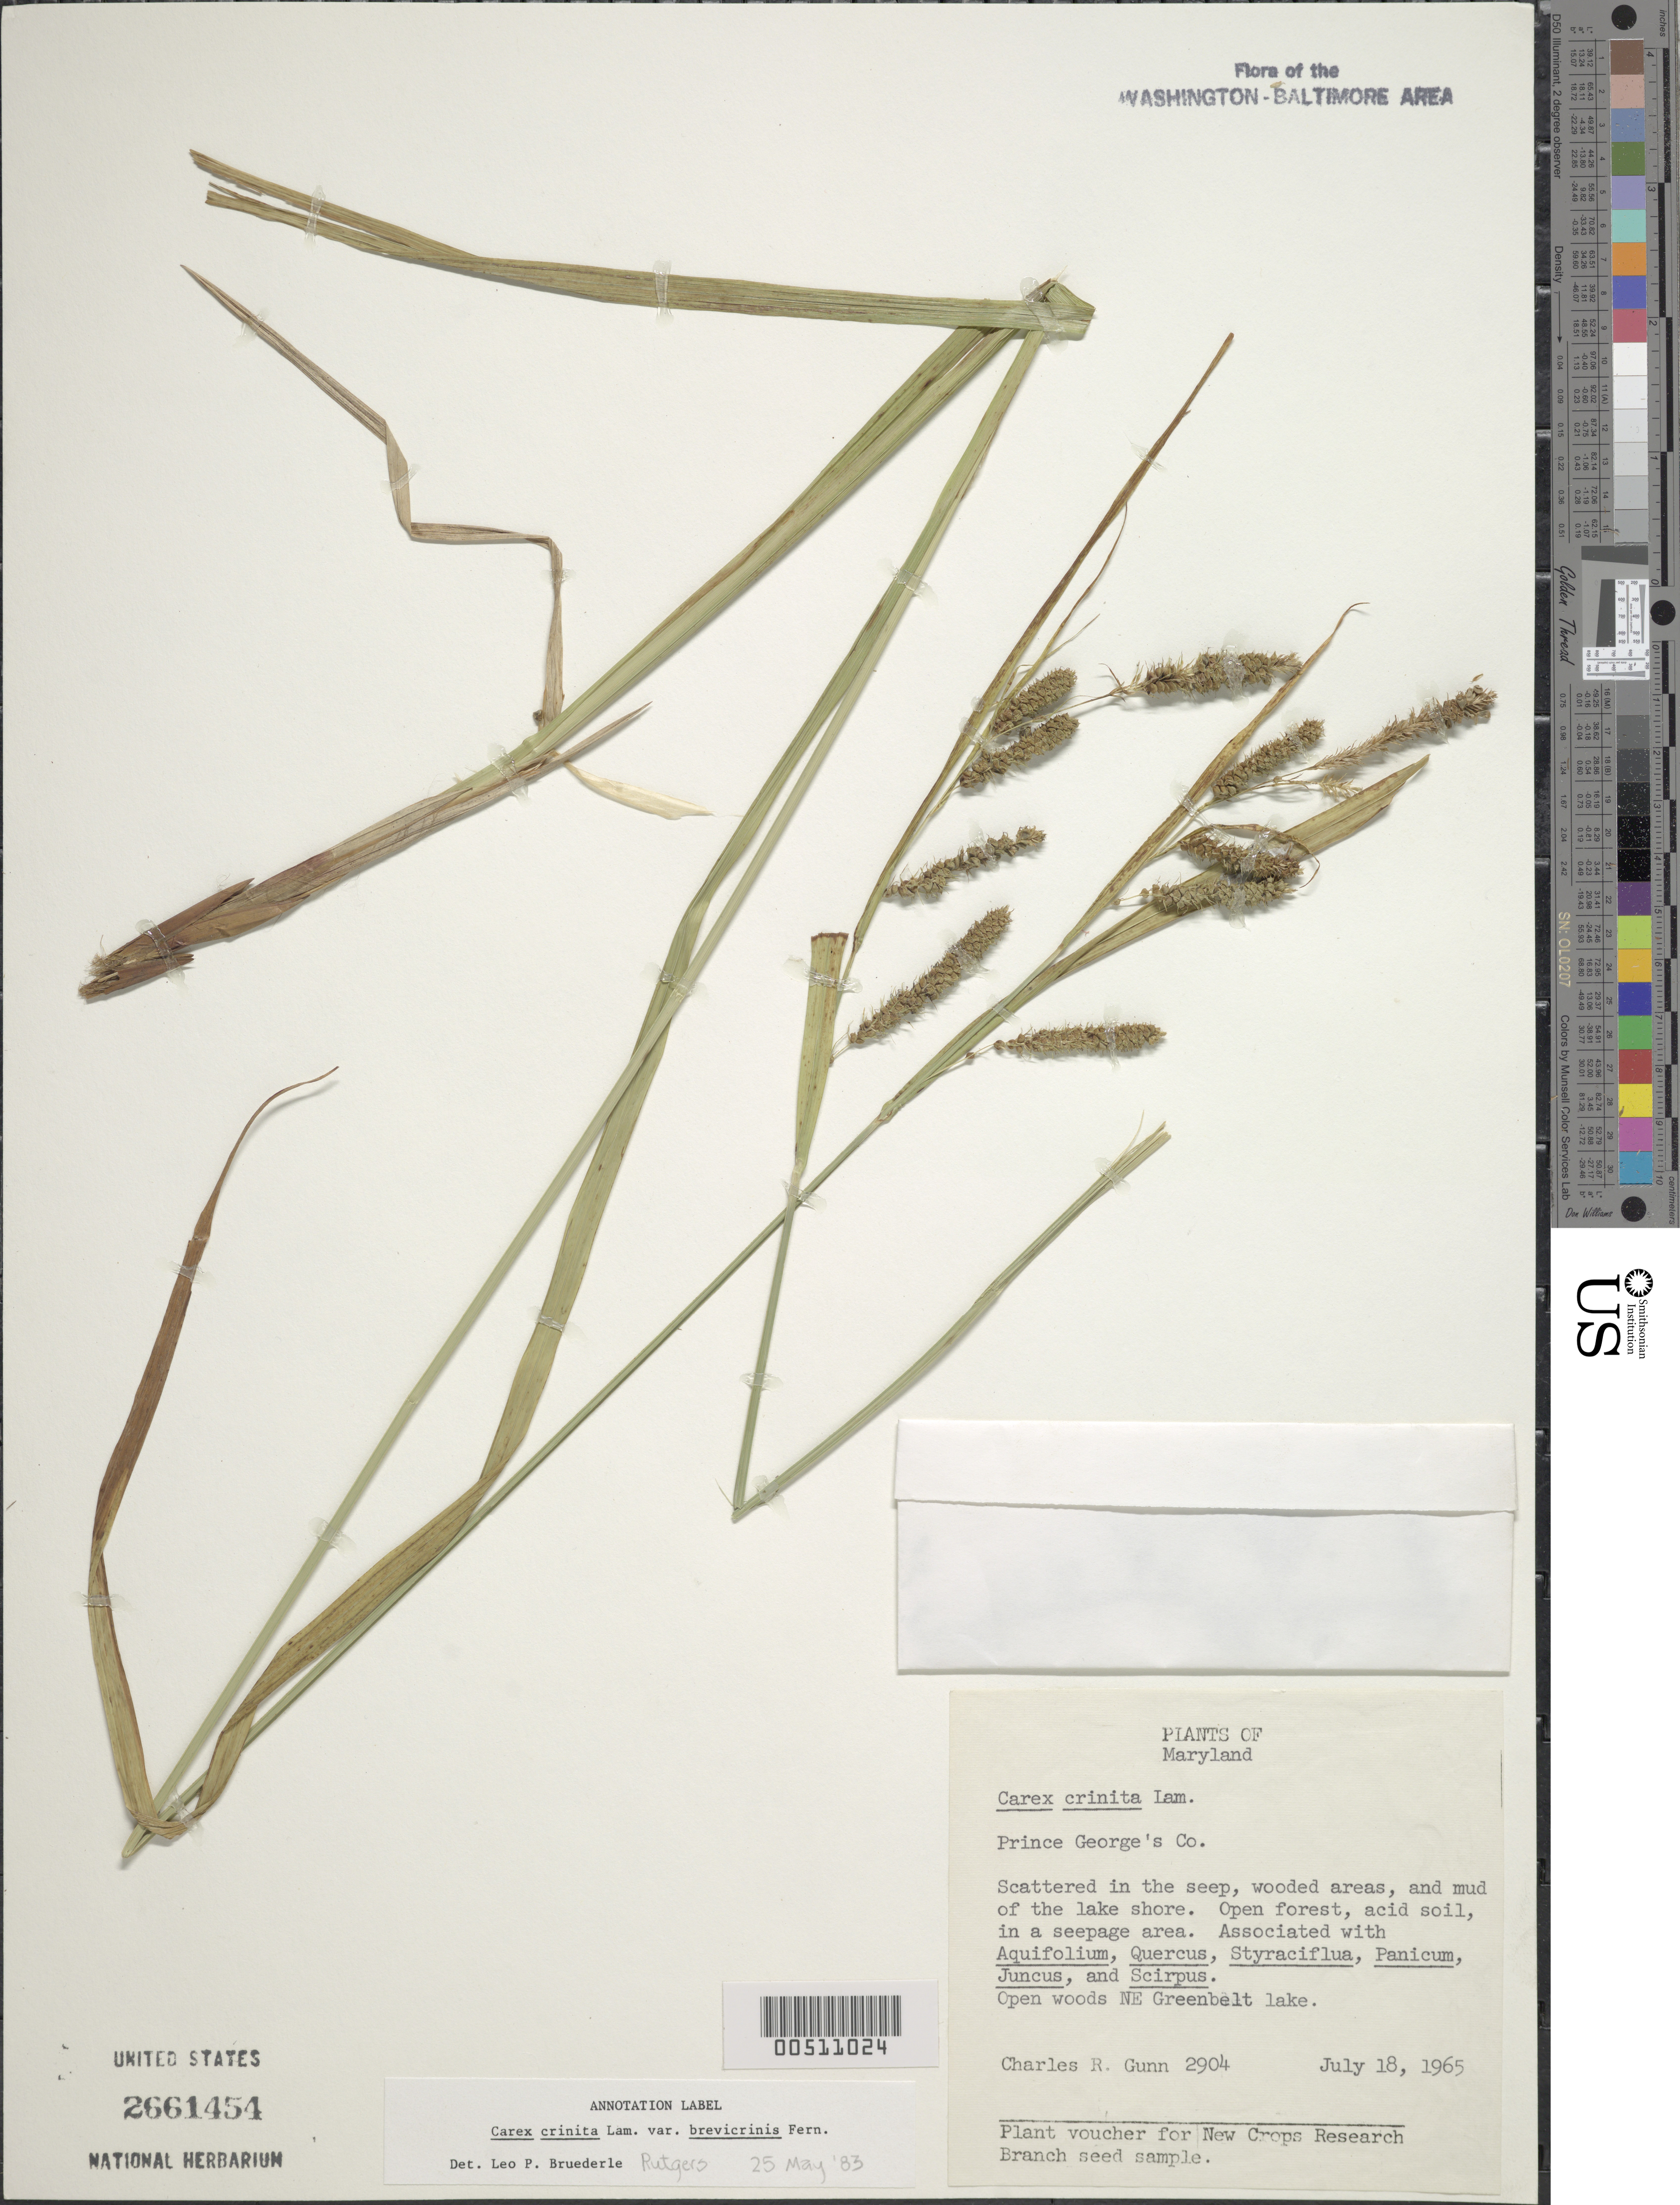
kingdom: Plantae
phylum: Tracheophyta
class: Liliopsida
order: Poales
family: Cyperaceae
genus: Carex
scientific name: Carex crinita var. brevicrinis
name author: Fernald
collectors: C. R. Gunn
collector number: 2904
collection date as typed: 18 Jul 1965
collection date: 1965-07-18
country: United States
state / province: Maryland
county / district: Prince George's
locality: NE Greenbelt Lake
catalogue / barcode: US 2661454